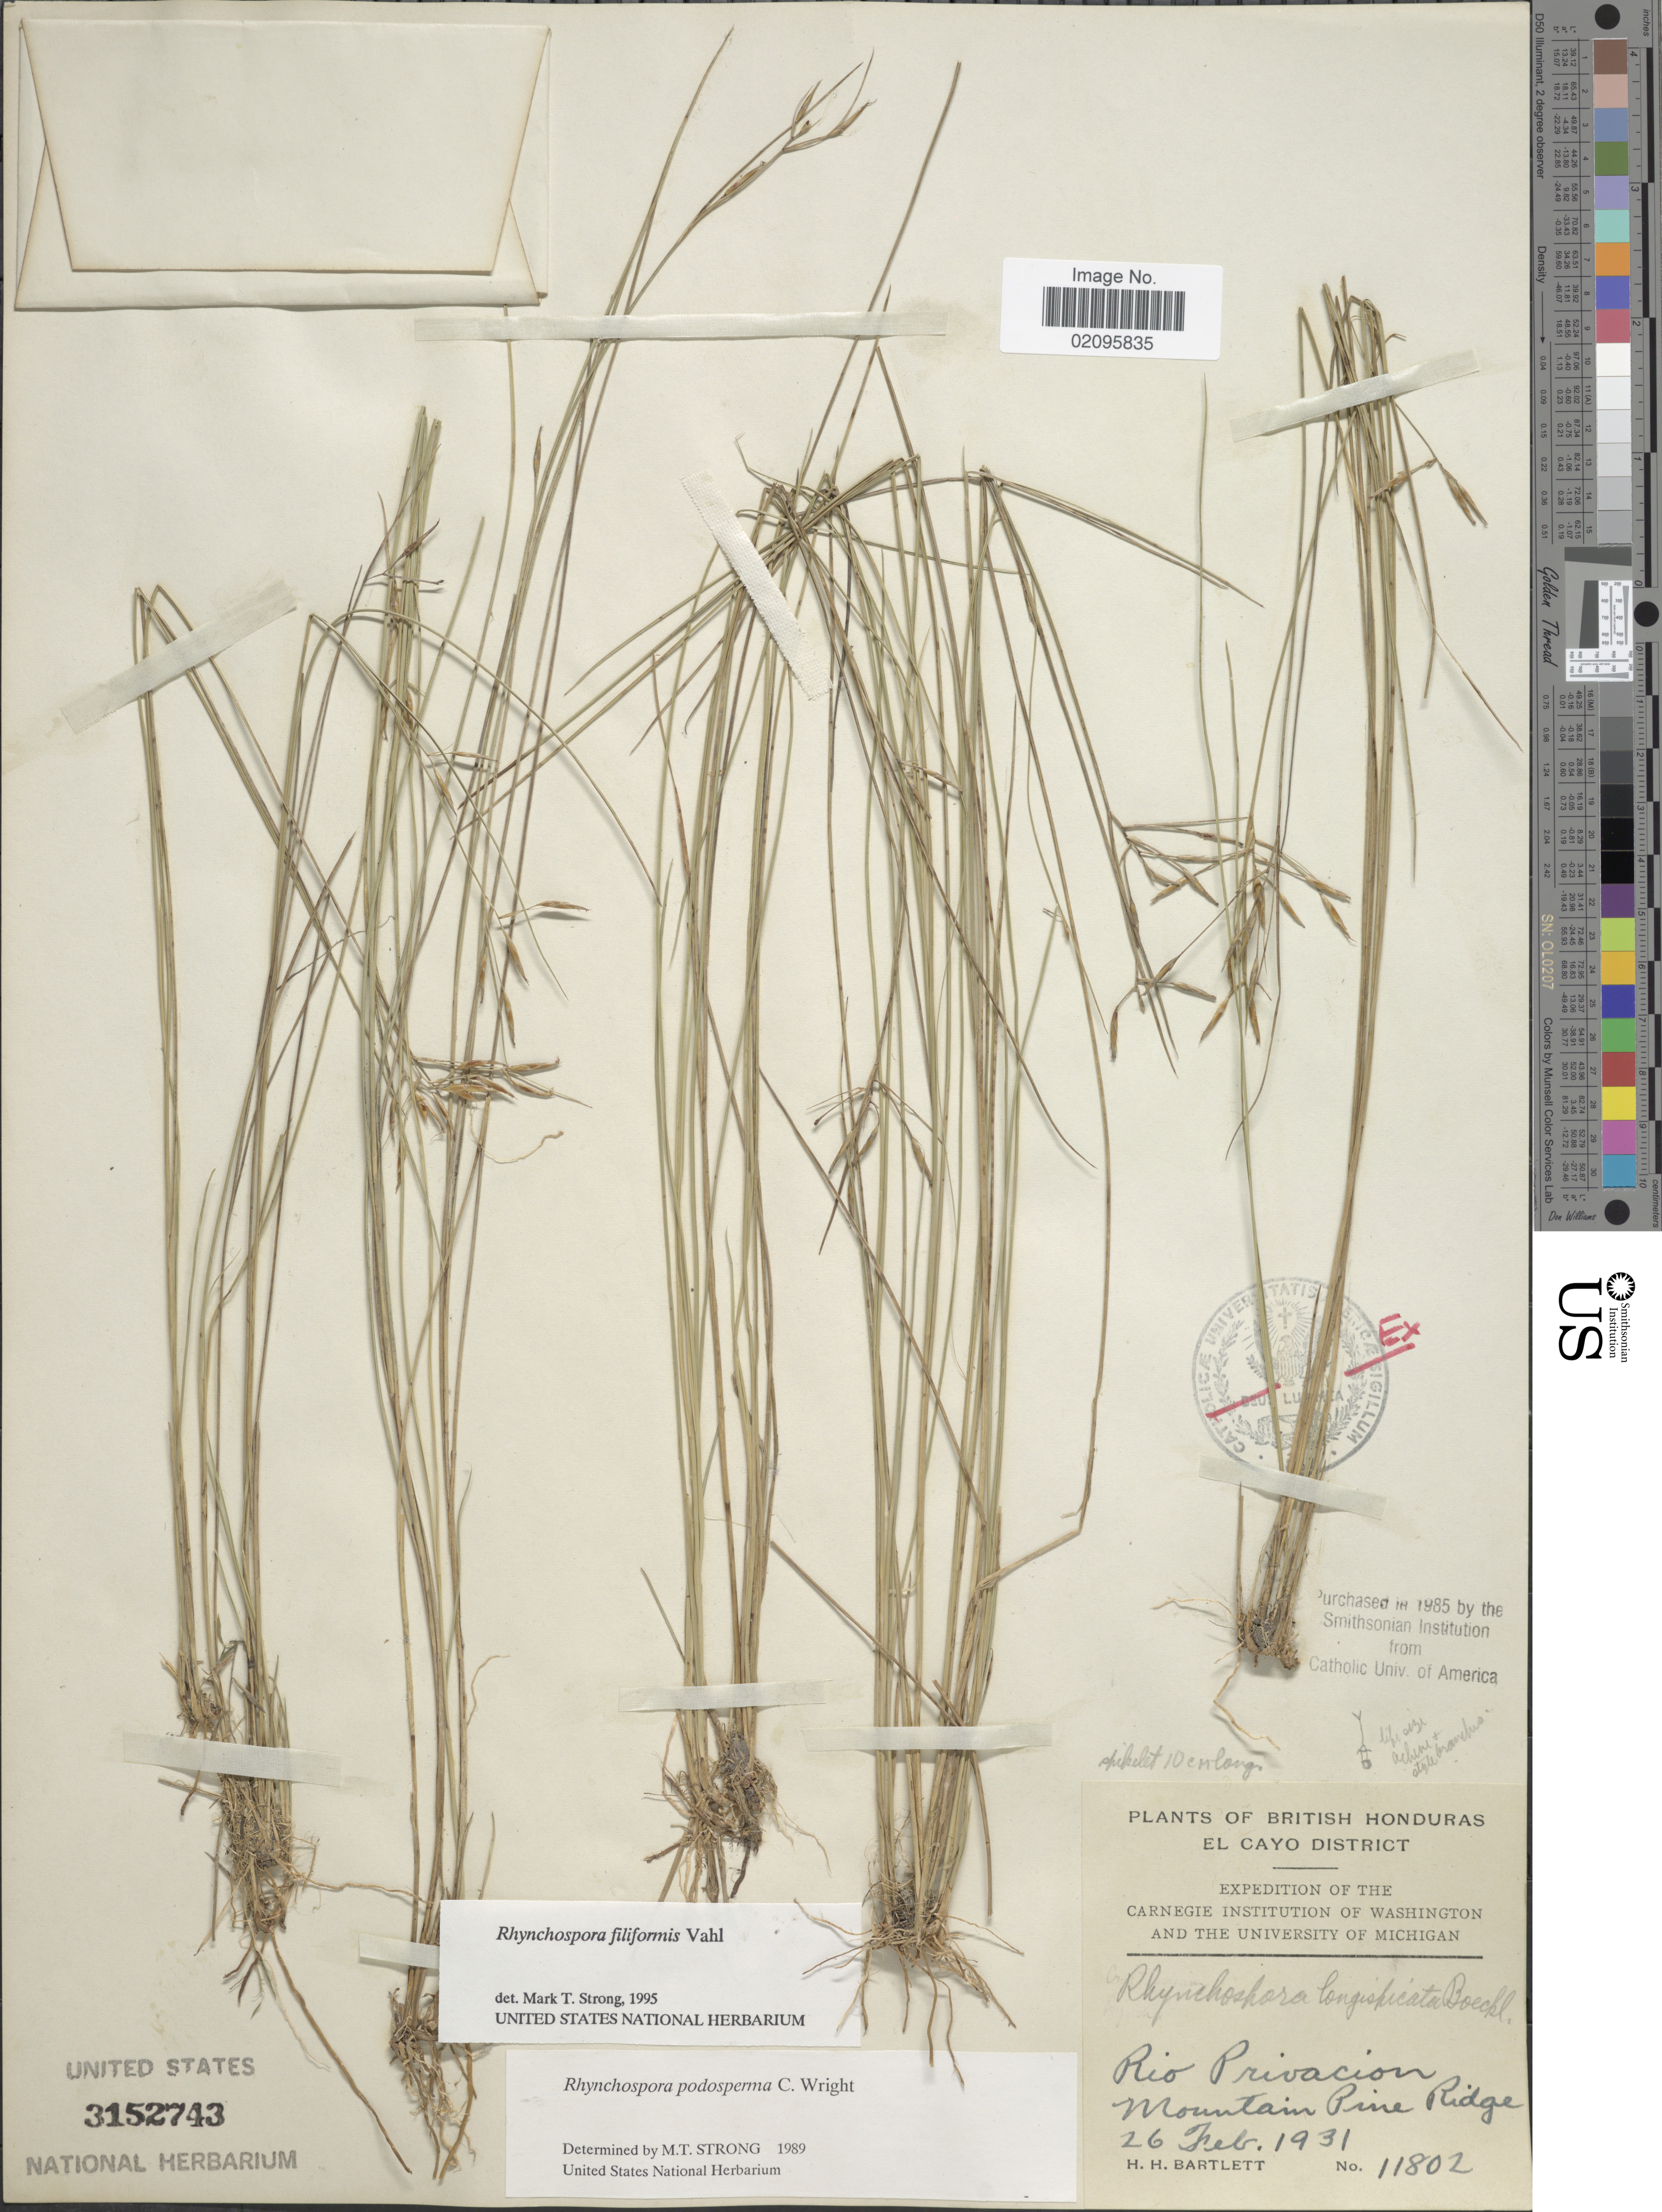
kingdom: Plantae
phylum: Tracheophyta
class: Liliopsida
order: Poales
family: Cyperaceae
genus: Rhynchospora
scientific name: Rhynchospora filiformis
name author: Vahl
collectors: H. H. Bartlett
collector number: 11802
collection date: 1931-02-26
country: Belize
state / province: Cayo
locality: British Honduras, El Cayo District, Rio Privacion, Mountain Pine Ridge.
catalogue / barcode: US 3152743